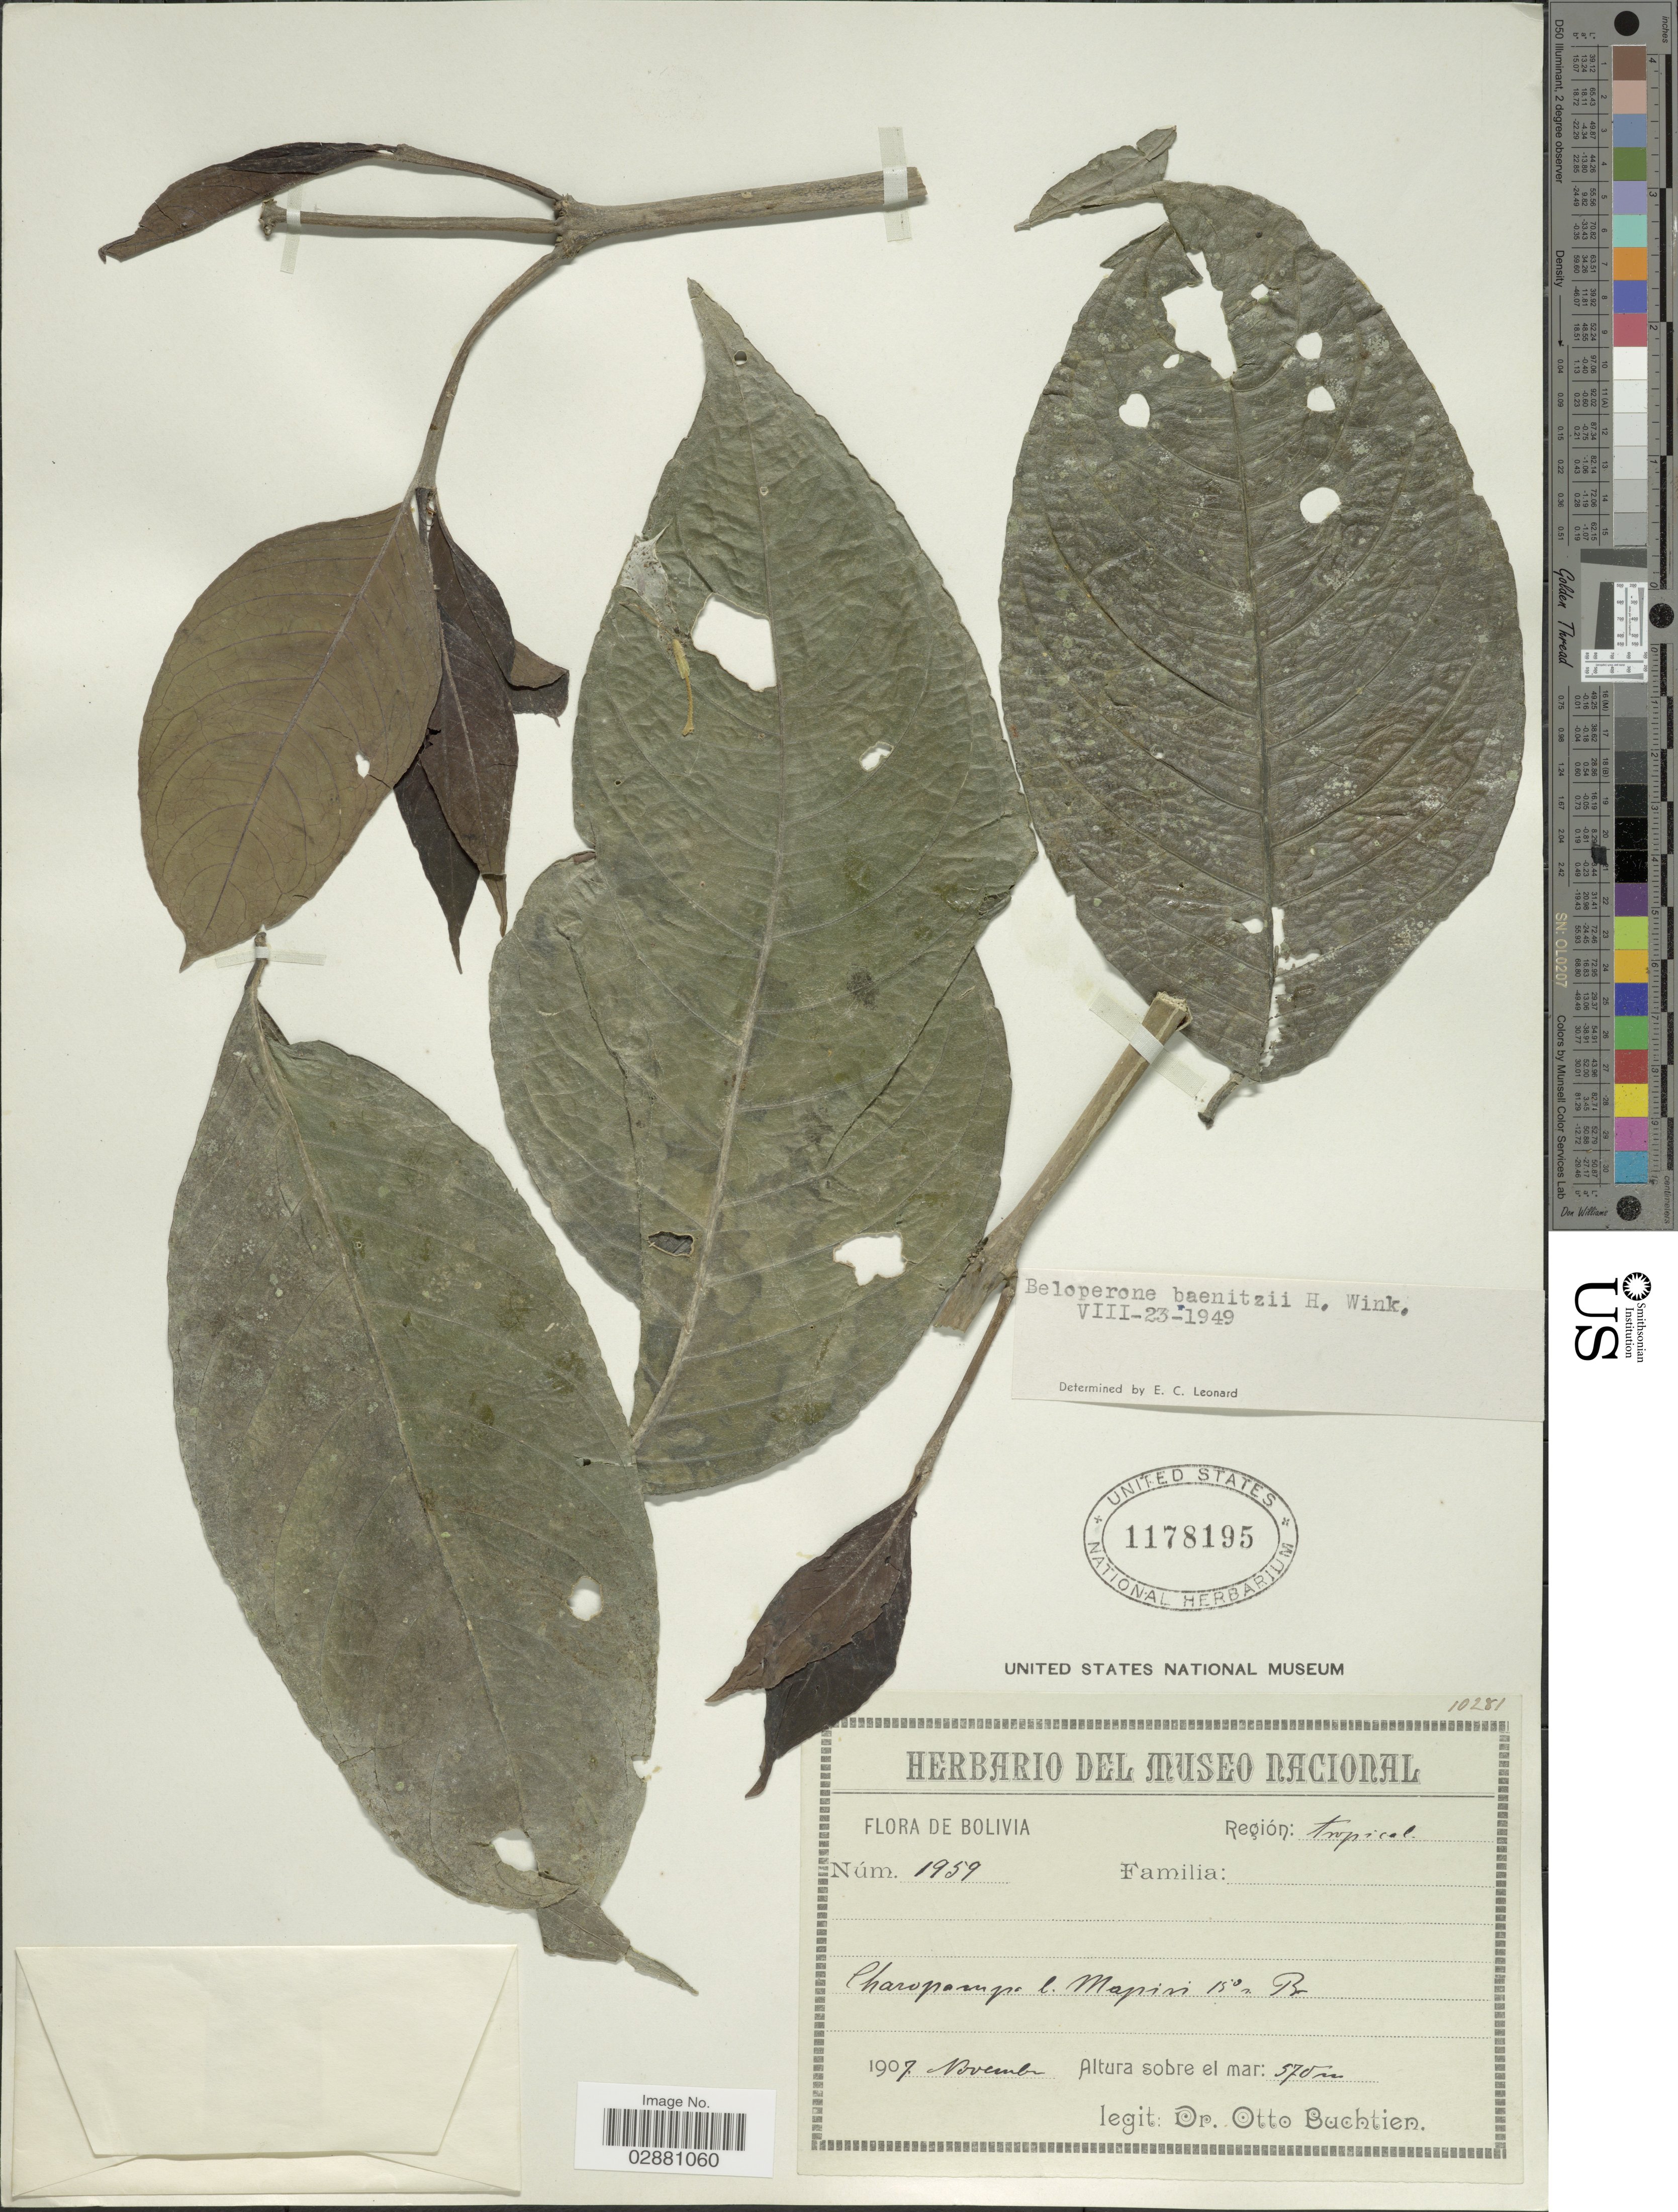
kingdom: Plantae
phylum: Tracheophyta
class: Magnoliopsida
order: Lamiales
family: Acanthaceae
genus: Beloperone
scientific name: Beloperone baenitzii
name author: H.J.P. Winkl.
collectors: O. Buchtien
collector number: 1959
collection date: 1907-11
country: Bolivia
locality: Región: tropical. Charopampa b. Mapiri 15° s Br.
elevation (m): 570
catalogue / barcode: US 1178195